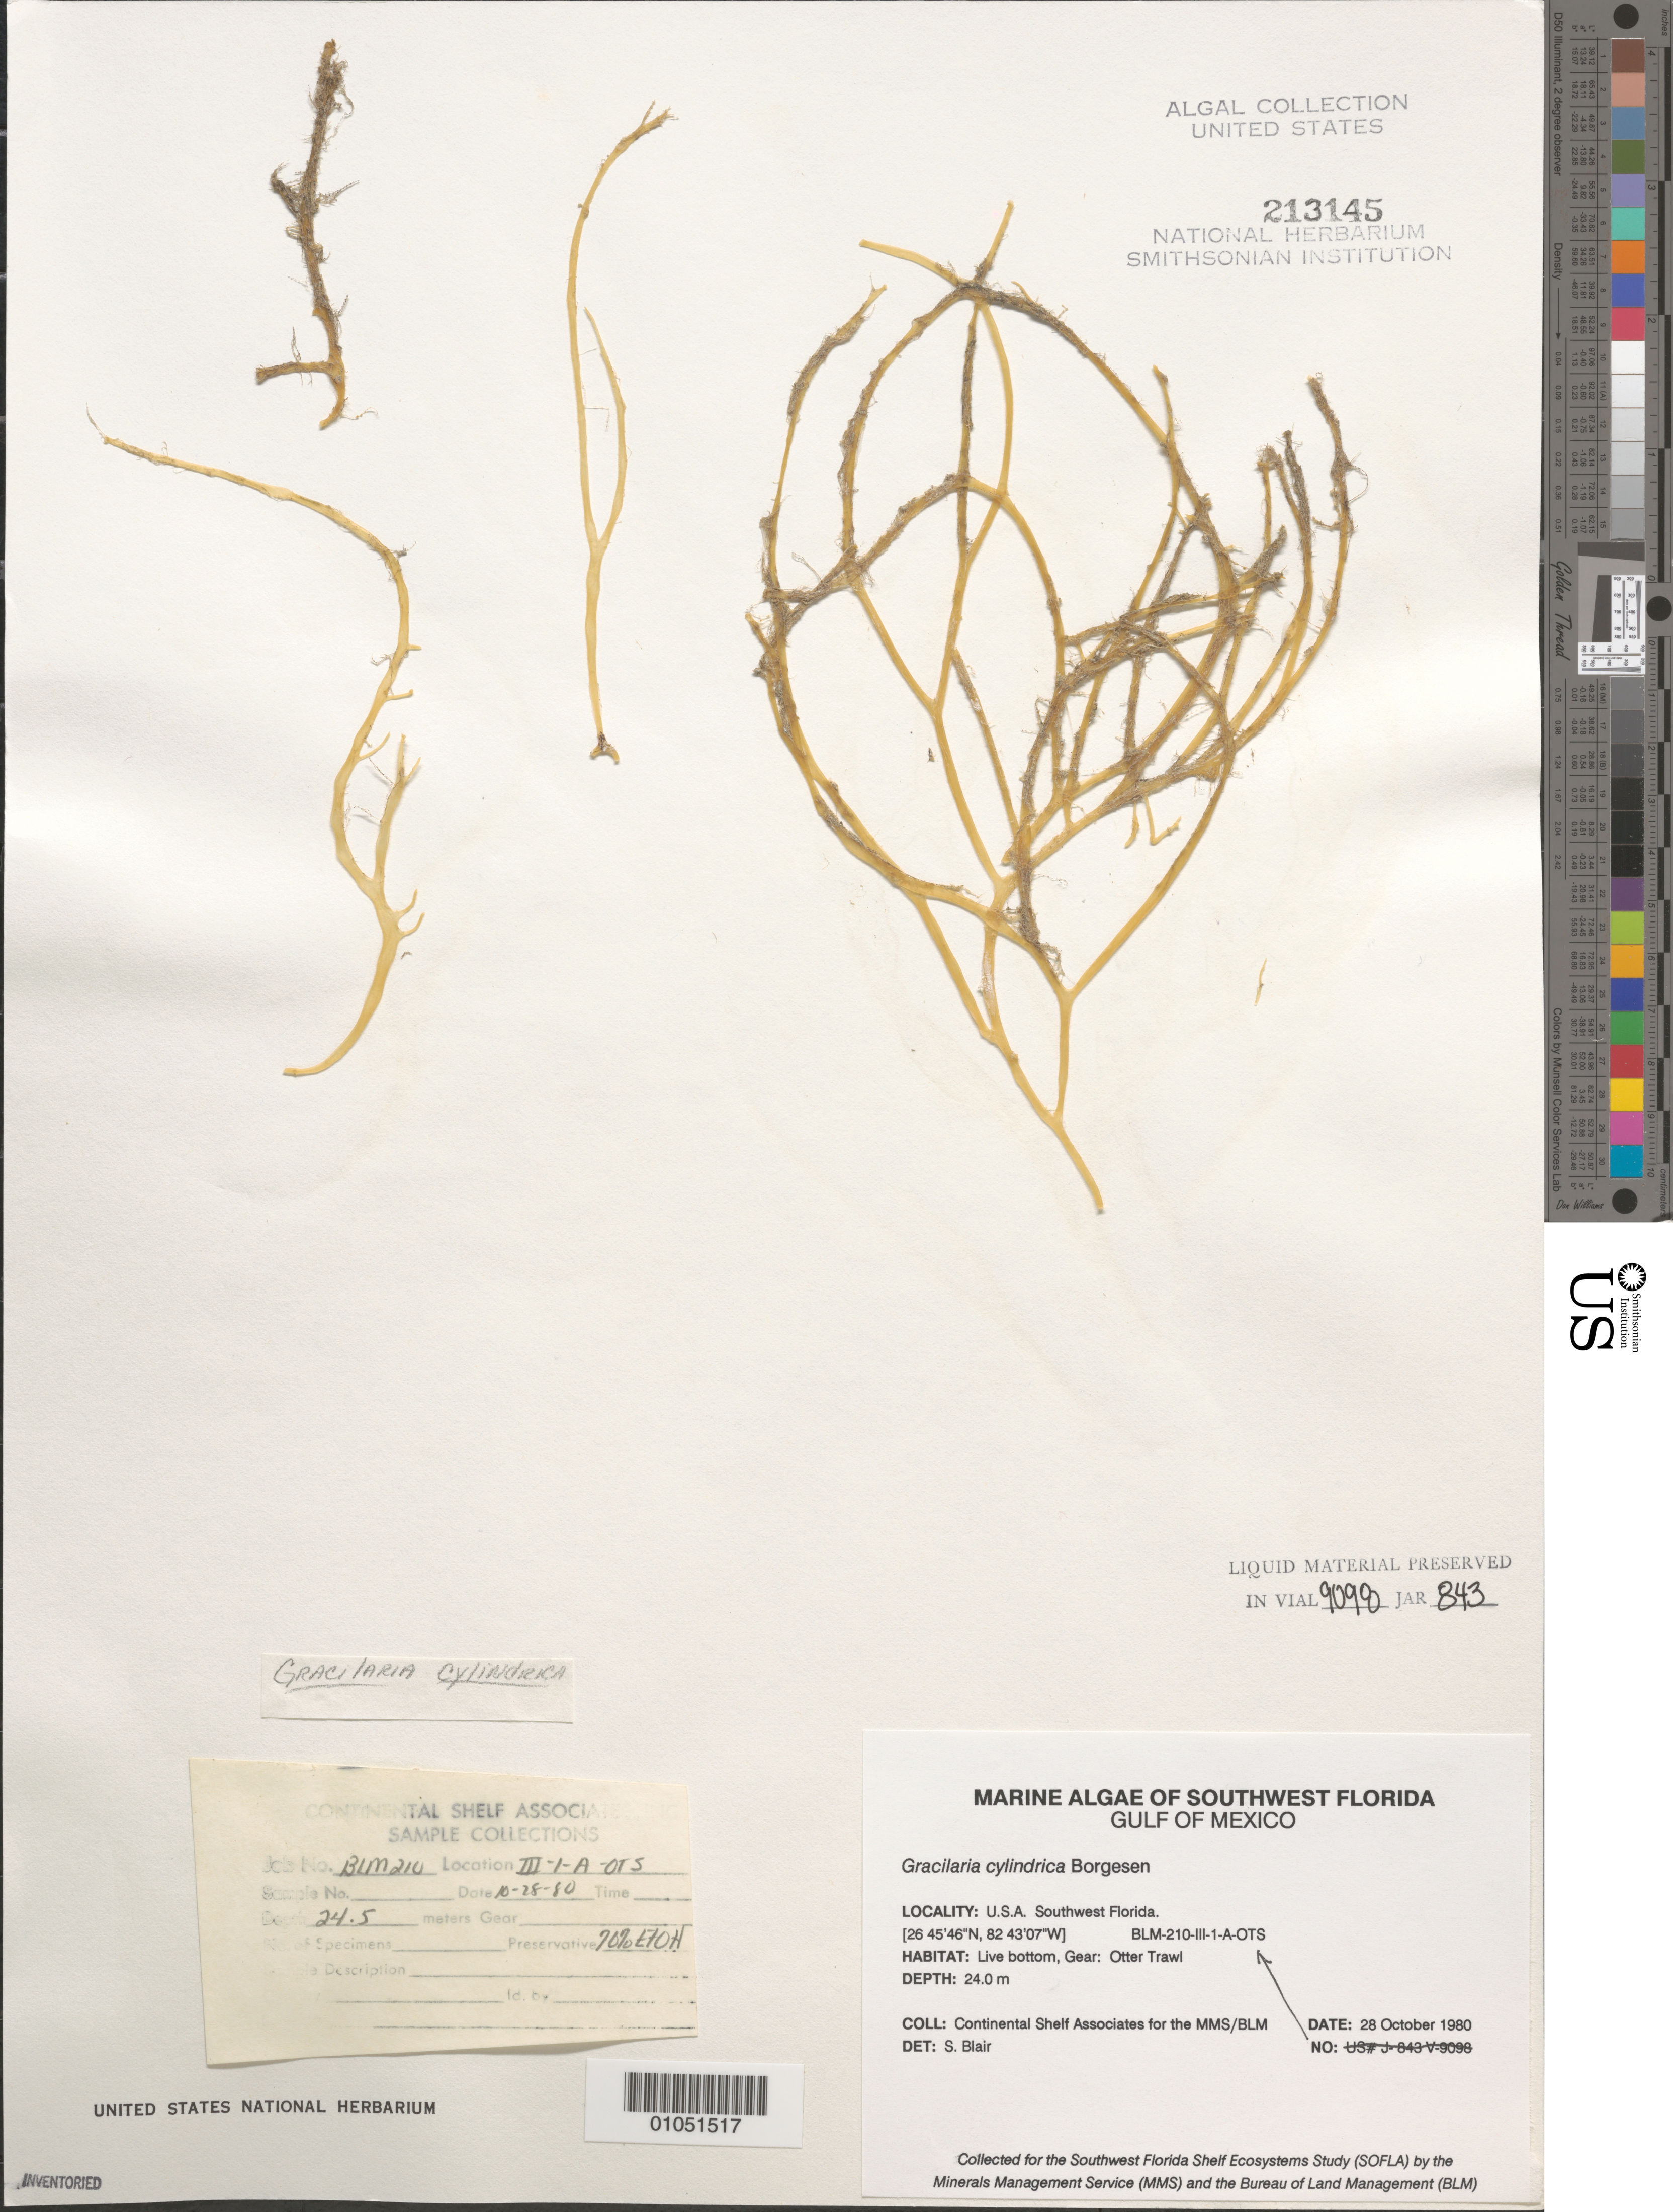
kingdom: Plantae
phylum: Rhodophyta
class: Florideophyceae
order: Gracilariales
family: Gracilariaceae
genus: Gracilaria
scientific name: Gracilaria cylindrica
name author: Børgesen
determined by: Blair, S. M.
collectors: Continental Shelf Associates Inc.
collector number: BLM-210-III-1-A-OTS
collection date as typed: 28 Oct 1980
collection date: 1980-10-28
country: United States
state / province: Florida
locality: Gulf of Mexico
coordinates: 26 45'46"N, 82 43'07"W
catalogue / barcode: US 213145